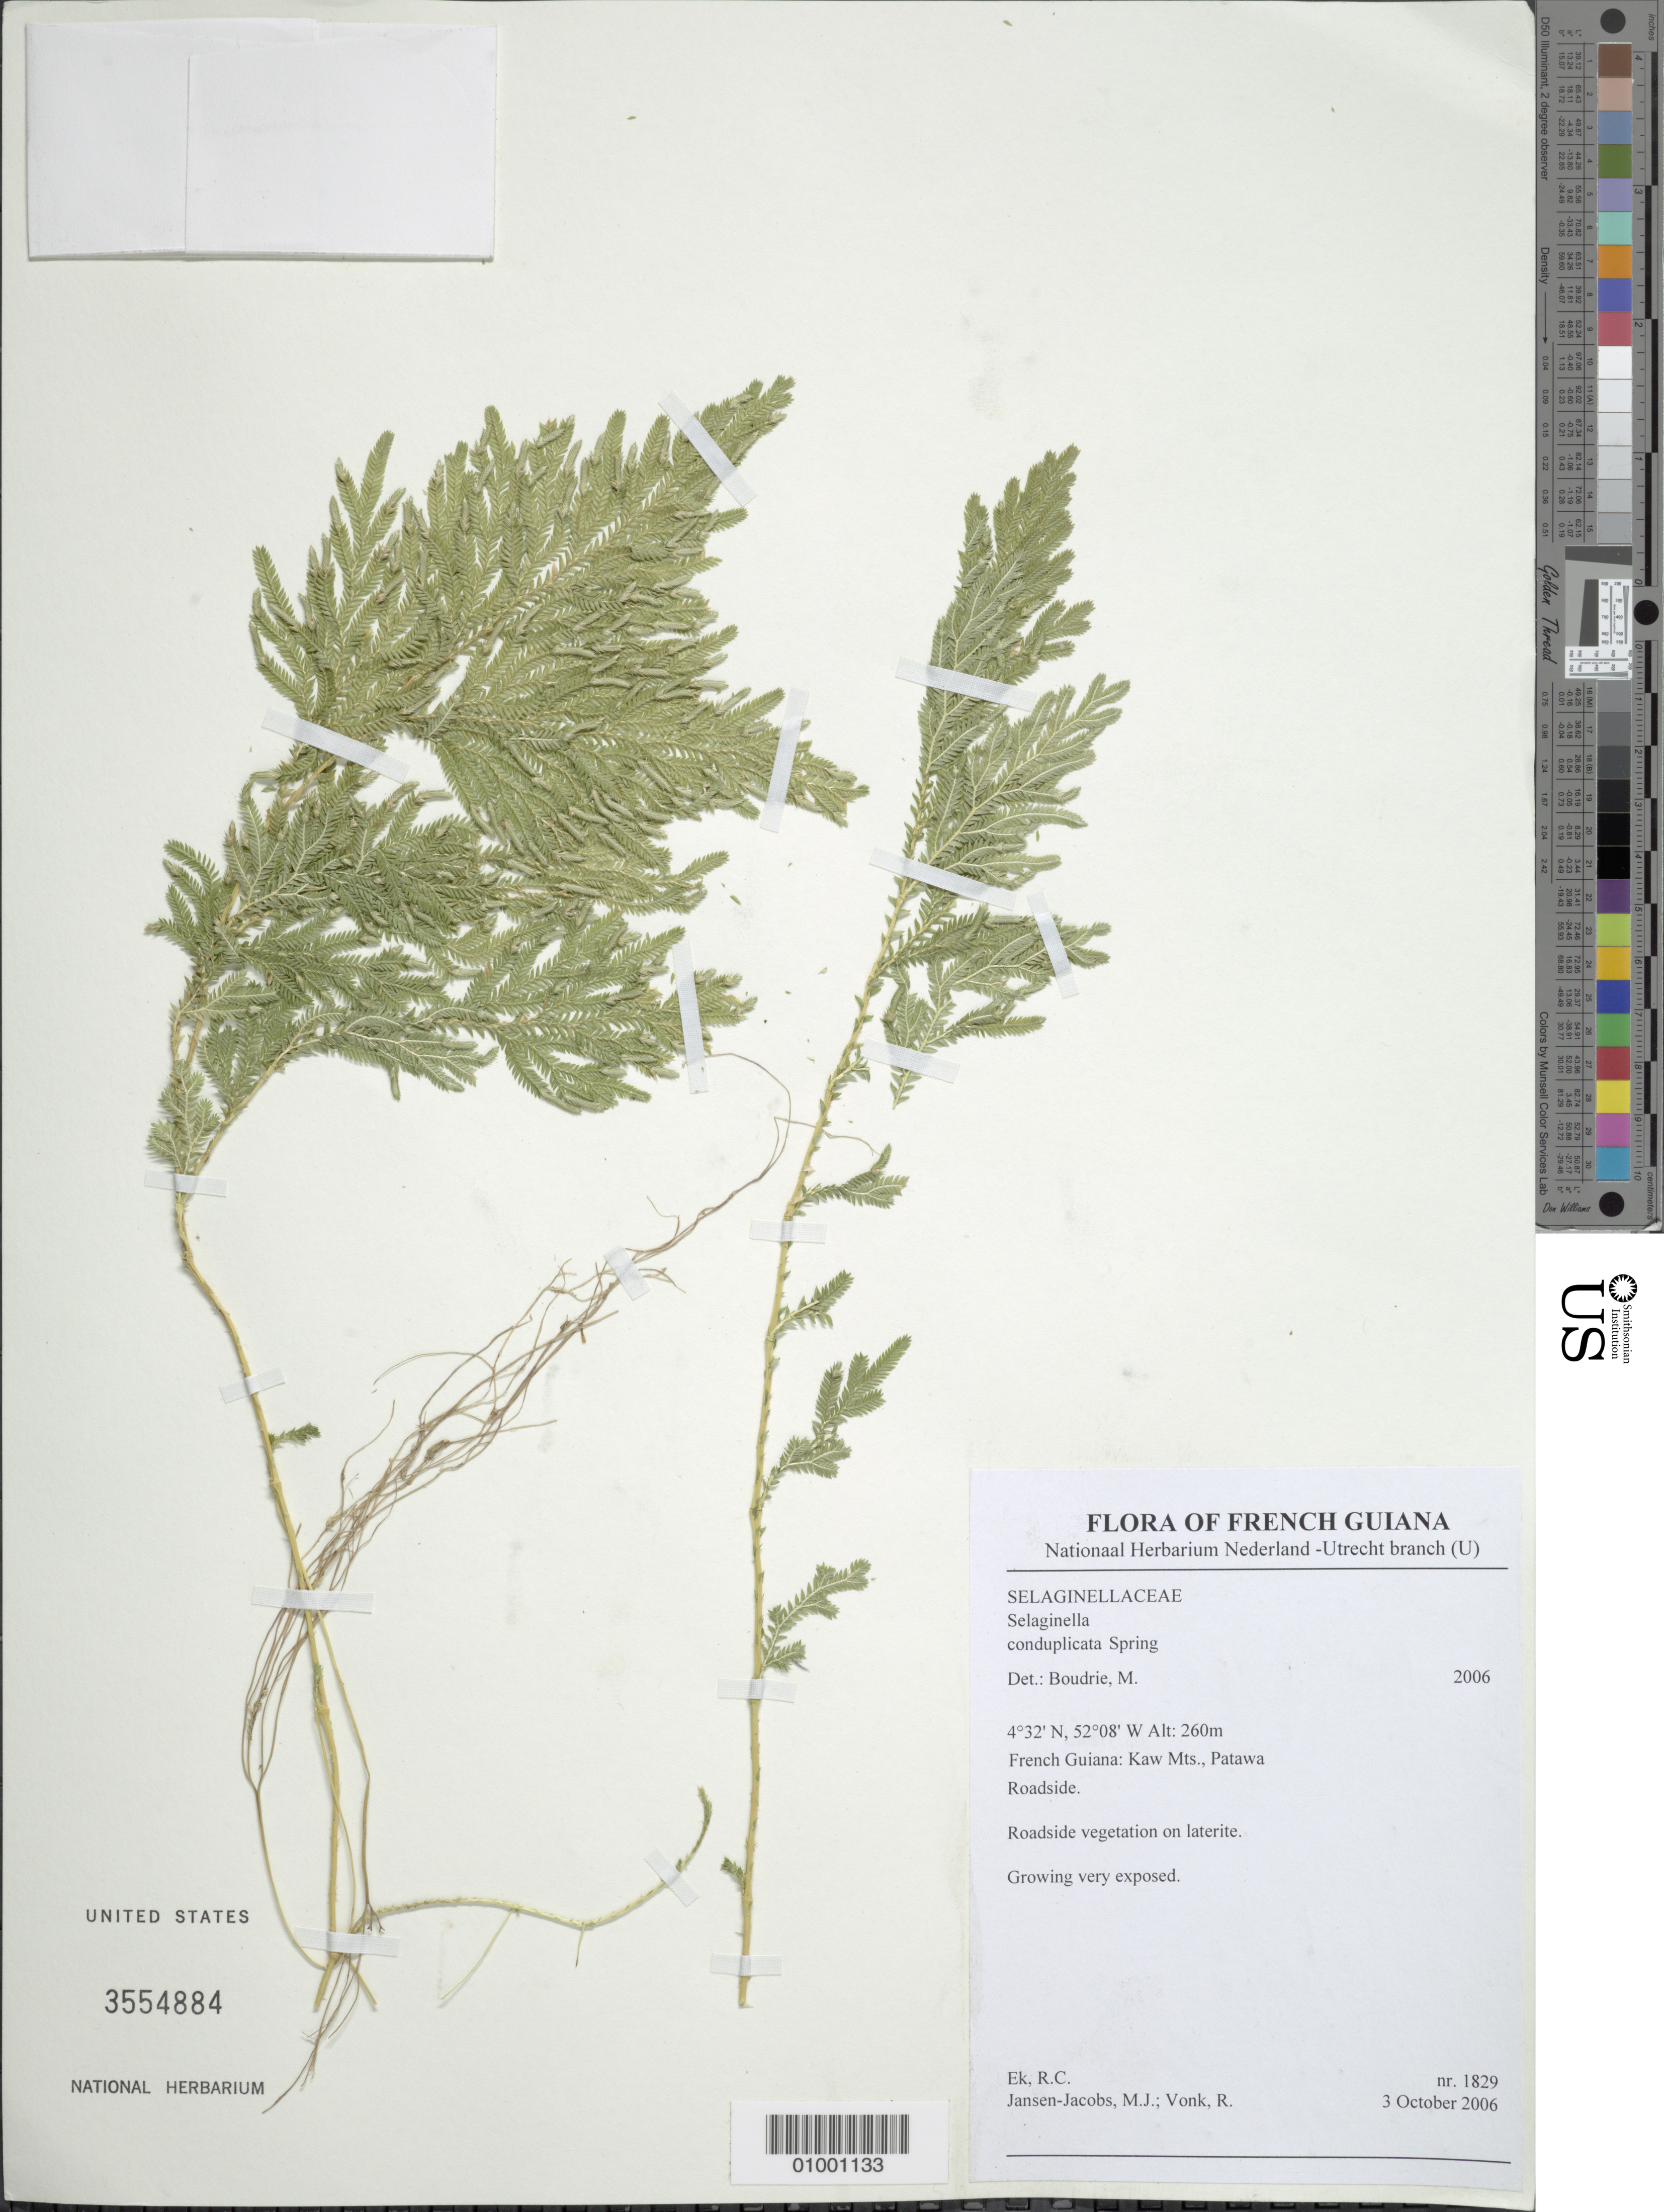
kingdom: Plantae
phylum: Tracheophyta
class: Lycopodiopsida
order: Selaginellales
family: Selaginellaceae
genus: Selaginella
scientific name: Selaginella conduplicata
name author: Spring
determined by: Boudrie, M.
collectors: R. C. Ek, M. J. Jansen-Jacobs & R. Vonk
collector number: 1829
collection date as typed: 3-Oct-06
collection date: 2006-10-03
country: French Guiana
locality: Kaw Mts., Patawa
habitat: Roadside vegetation on laterite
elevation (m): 260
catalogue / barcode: US 3554884